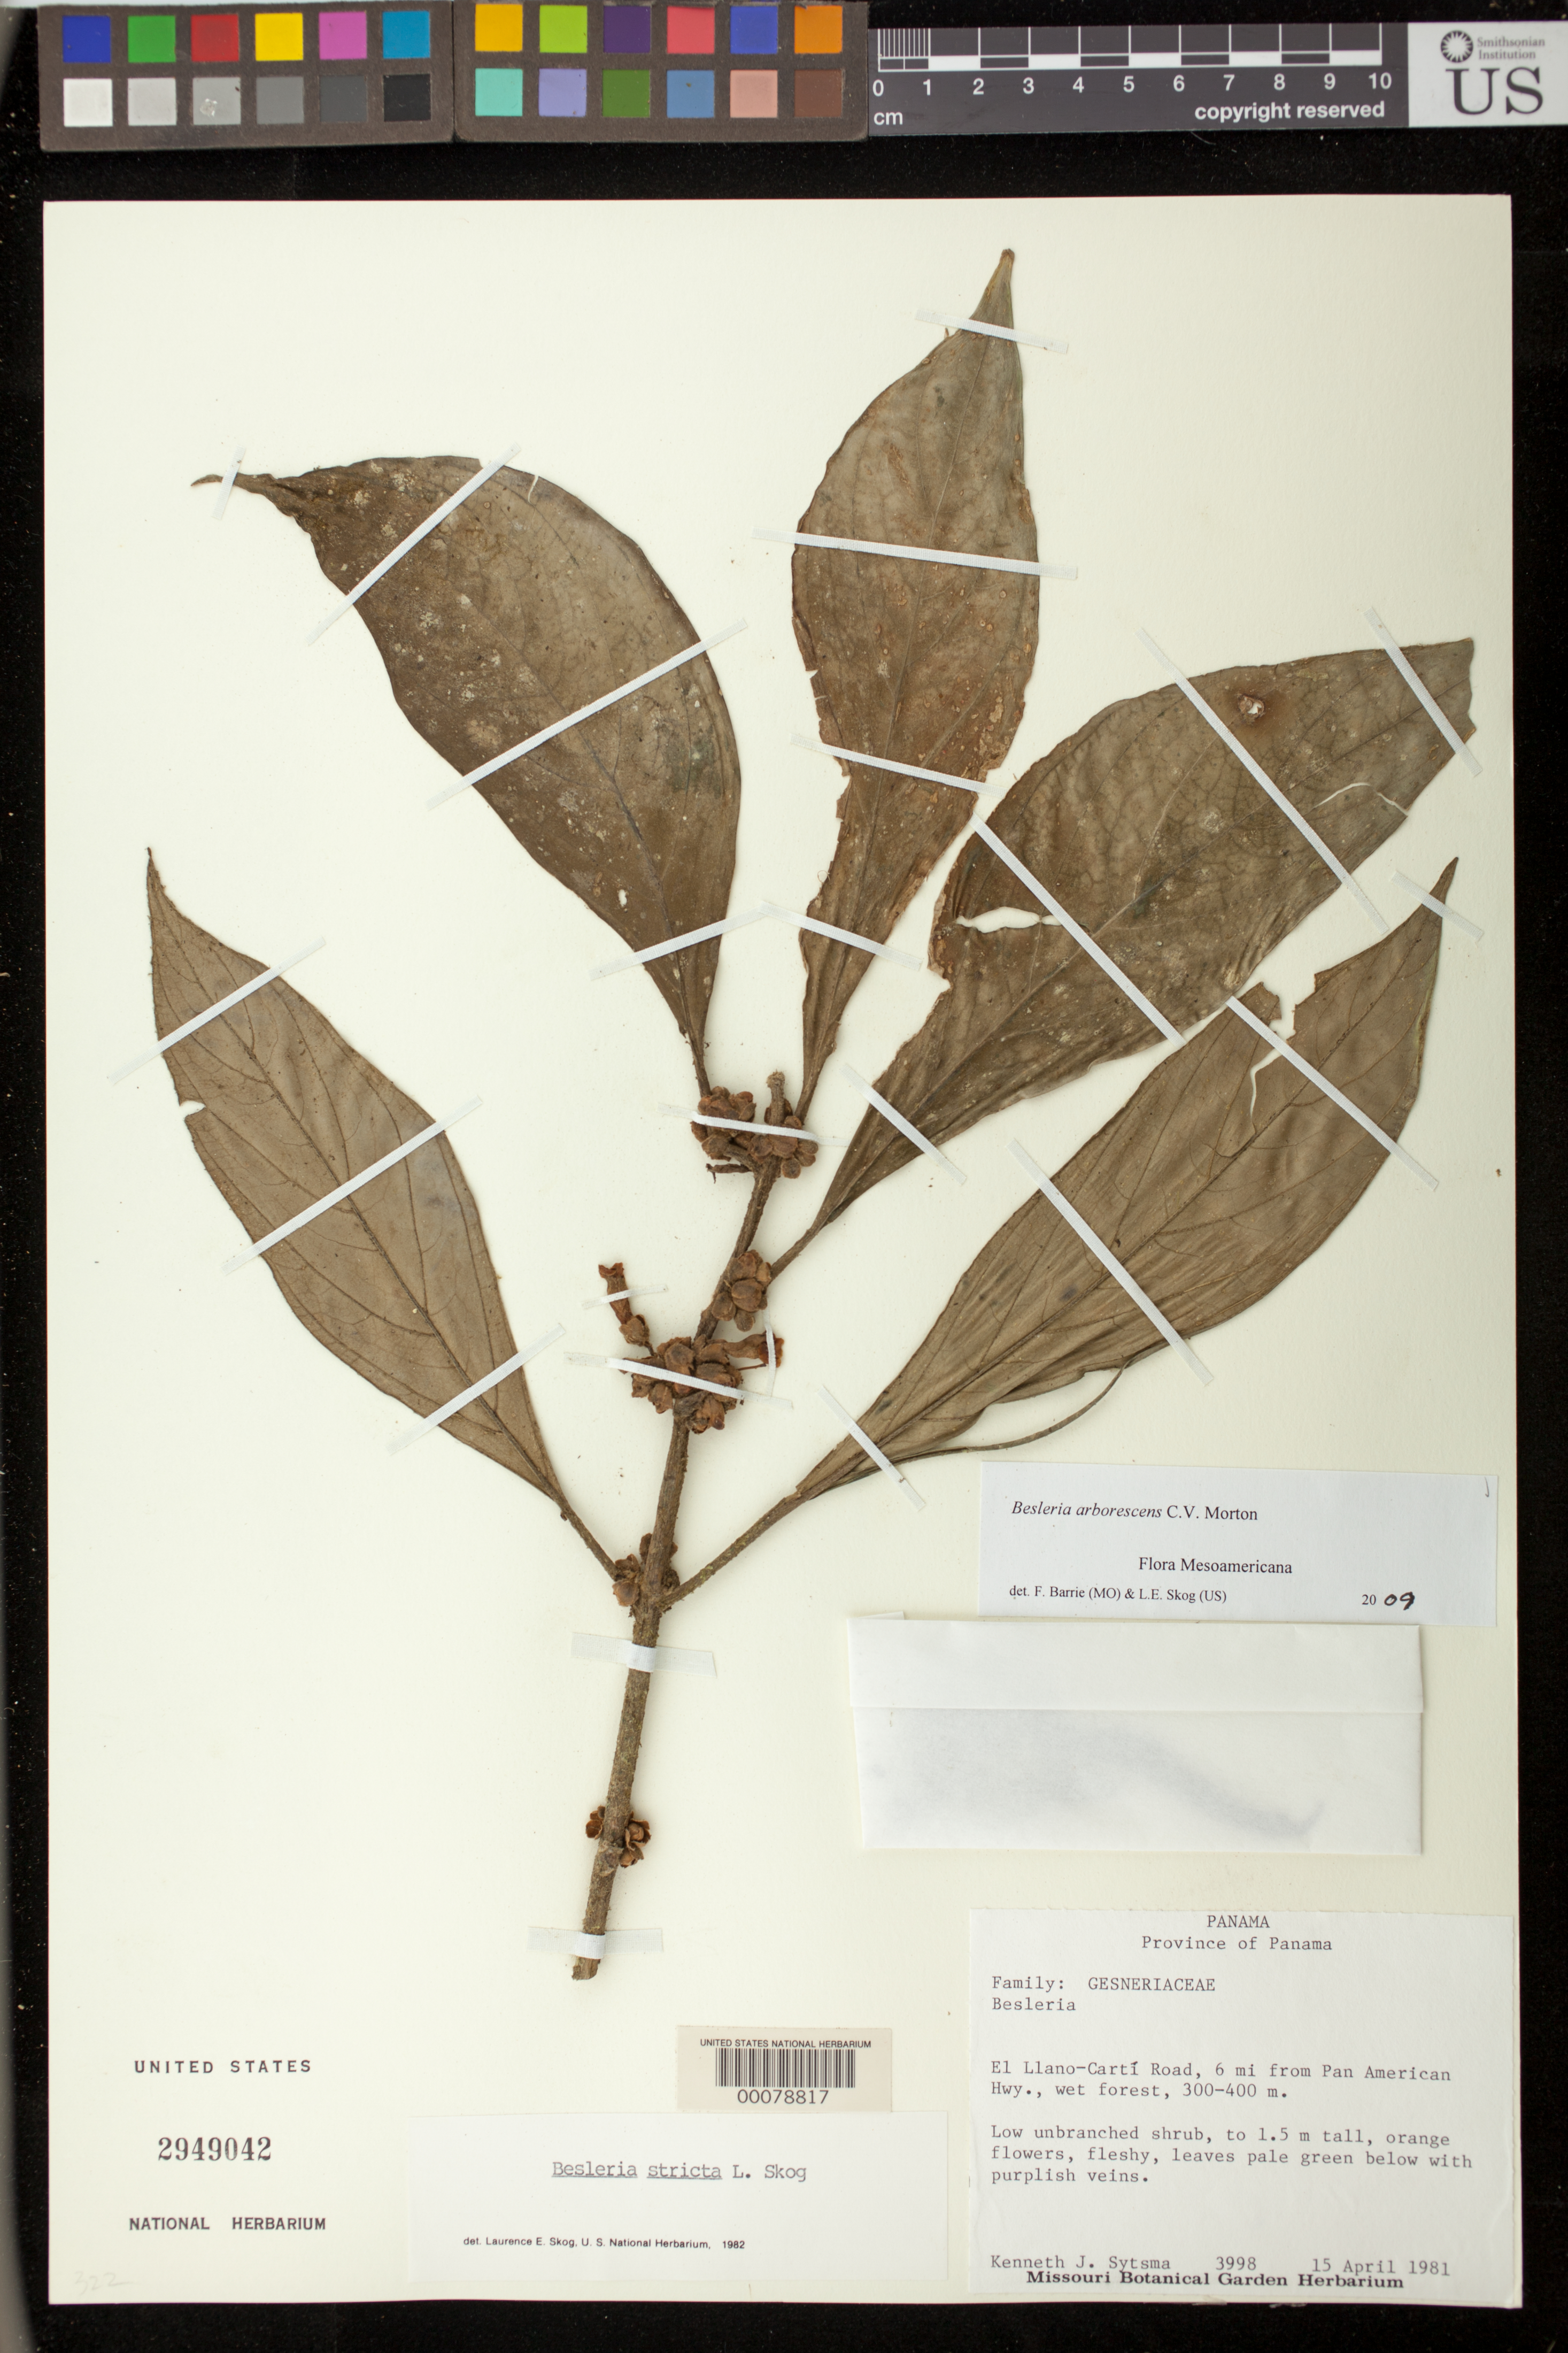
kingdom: Plantae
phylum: Tracheophyta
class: Magnoliopsida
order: Lamiales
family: Gesneriaceae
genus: Besleria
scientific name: Besleria arborescens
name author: C.V. Morton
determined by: Barrie, F. R.; Skog, Laurence E.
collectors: K. J. Sytsma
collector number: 3998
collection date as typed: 15 Apr 1981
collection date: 1981-04-15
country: Panama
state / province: Panamá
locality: El Llano-Carti road, 6 mi from Panamerican hwy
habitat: Wet forest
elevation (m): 300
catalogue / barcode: US 2949042